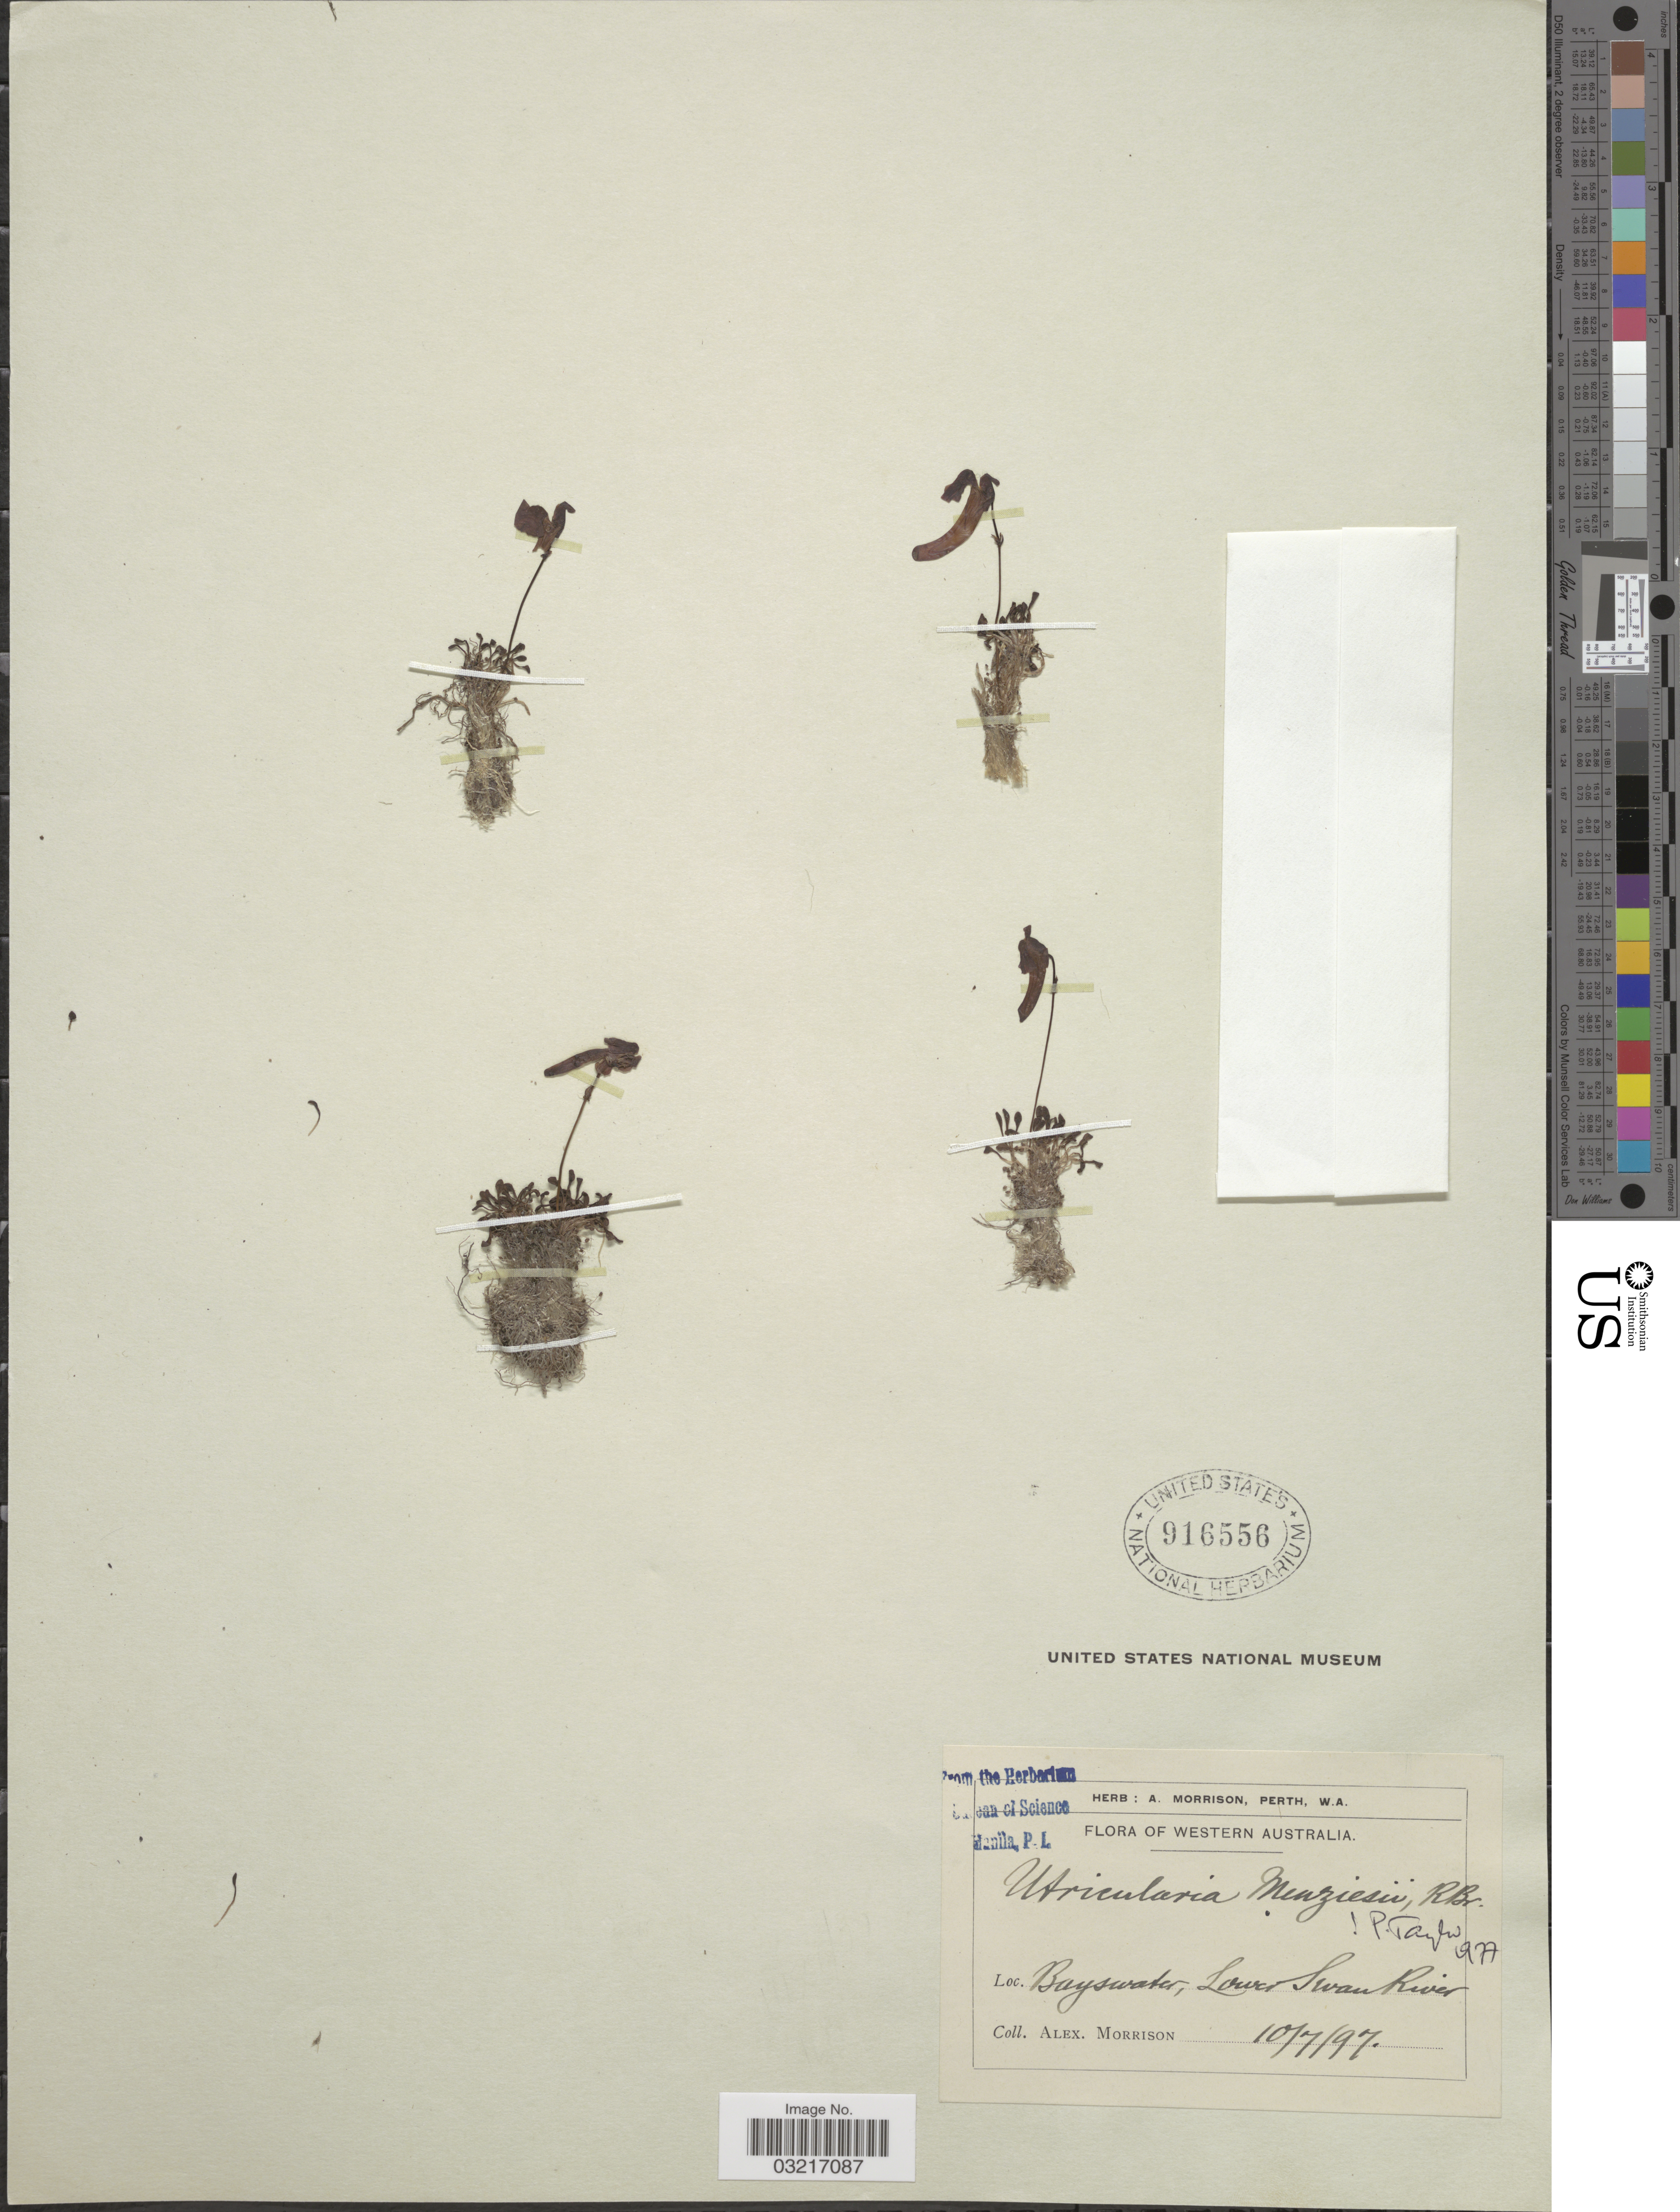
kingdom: Plantae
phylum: Tracheophyta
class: Magnoliopsida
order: Lamiales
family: Lentibulariaceae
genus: Utricularia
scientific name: Utricularia menziesii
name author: R. Br.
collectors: A. Morrison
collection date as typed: Transcribed d/m/y: 10/7/97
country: Australia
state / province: Western Australia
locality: Bayswater, Lower Swan River.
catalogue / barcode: US 916556